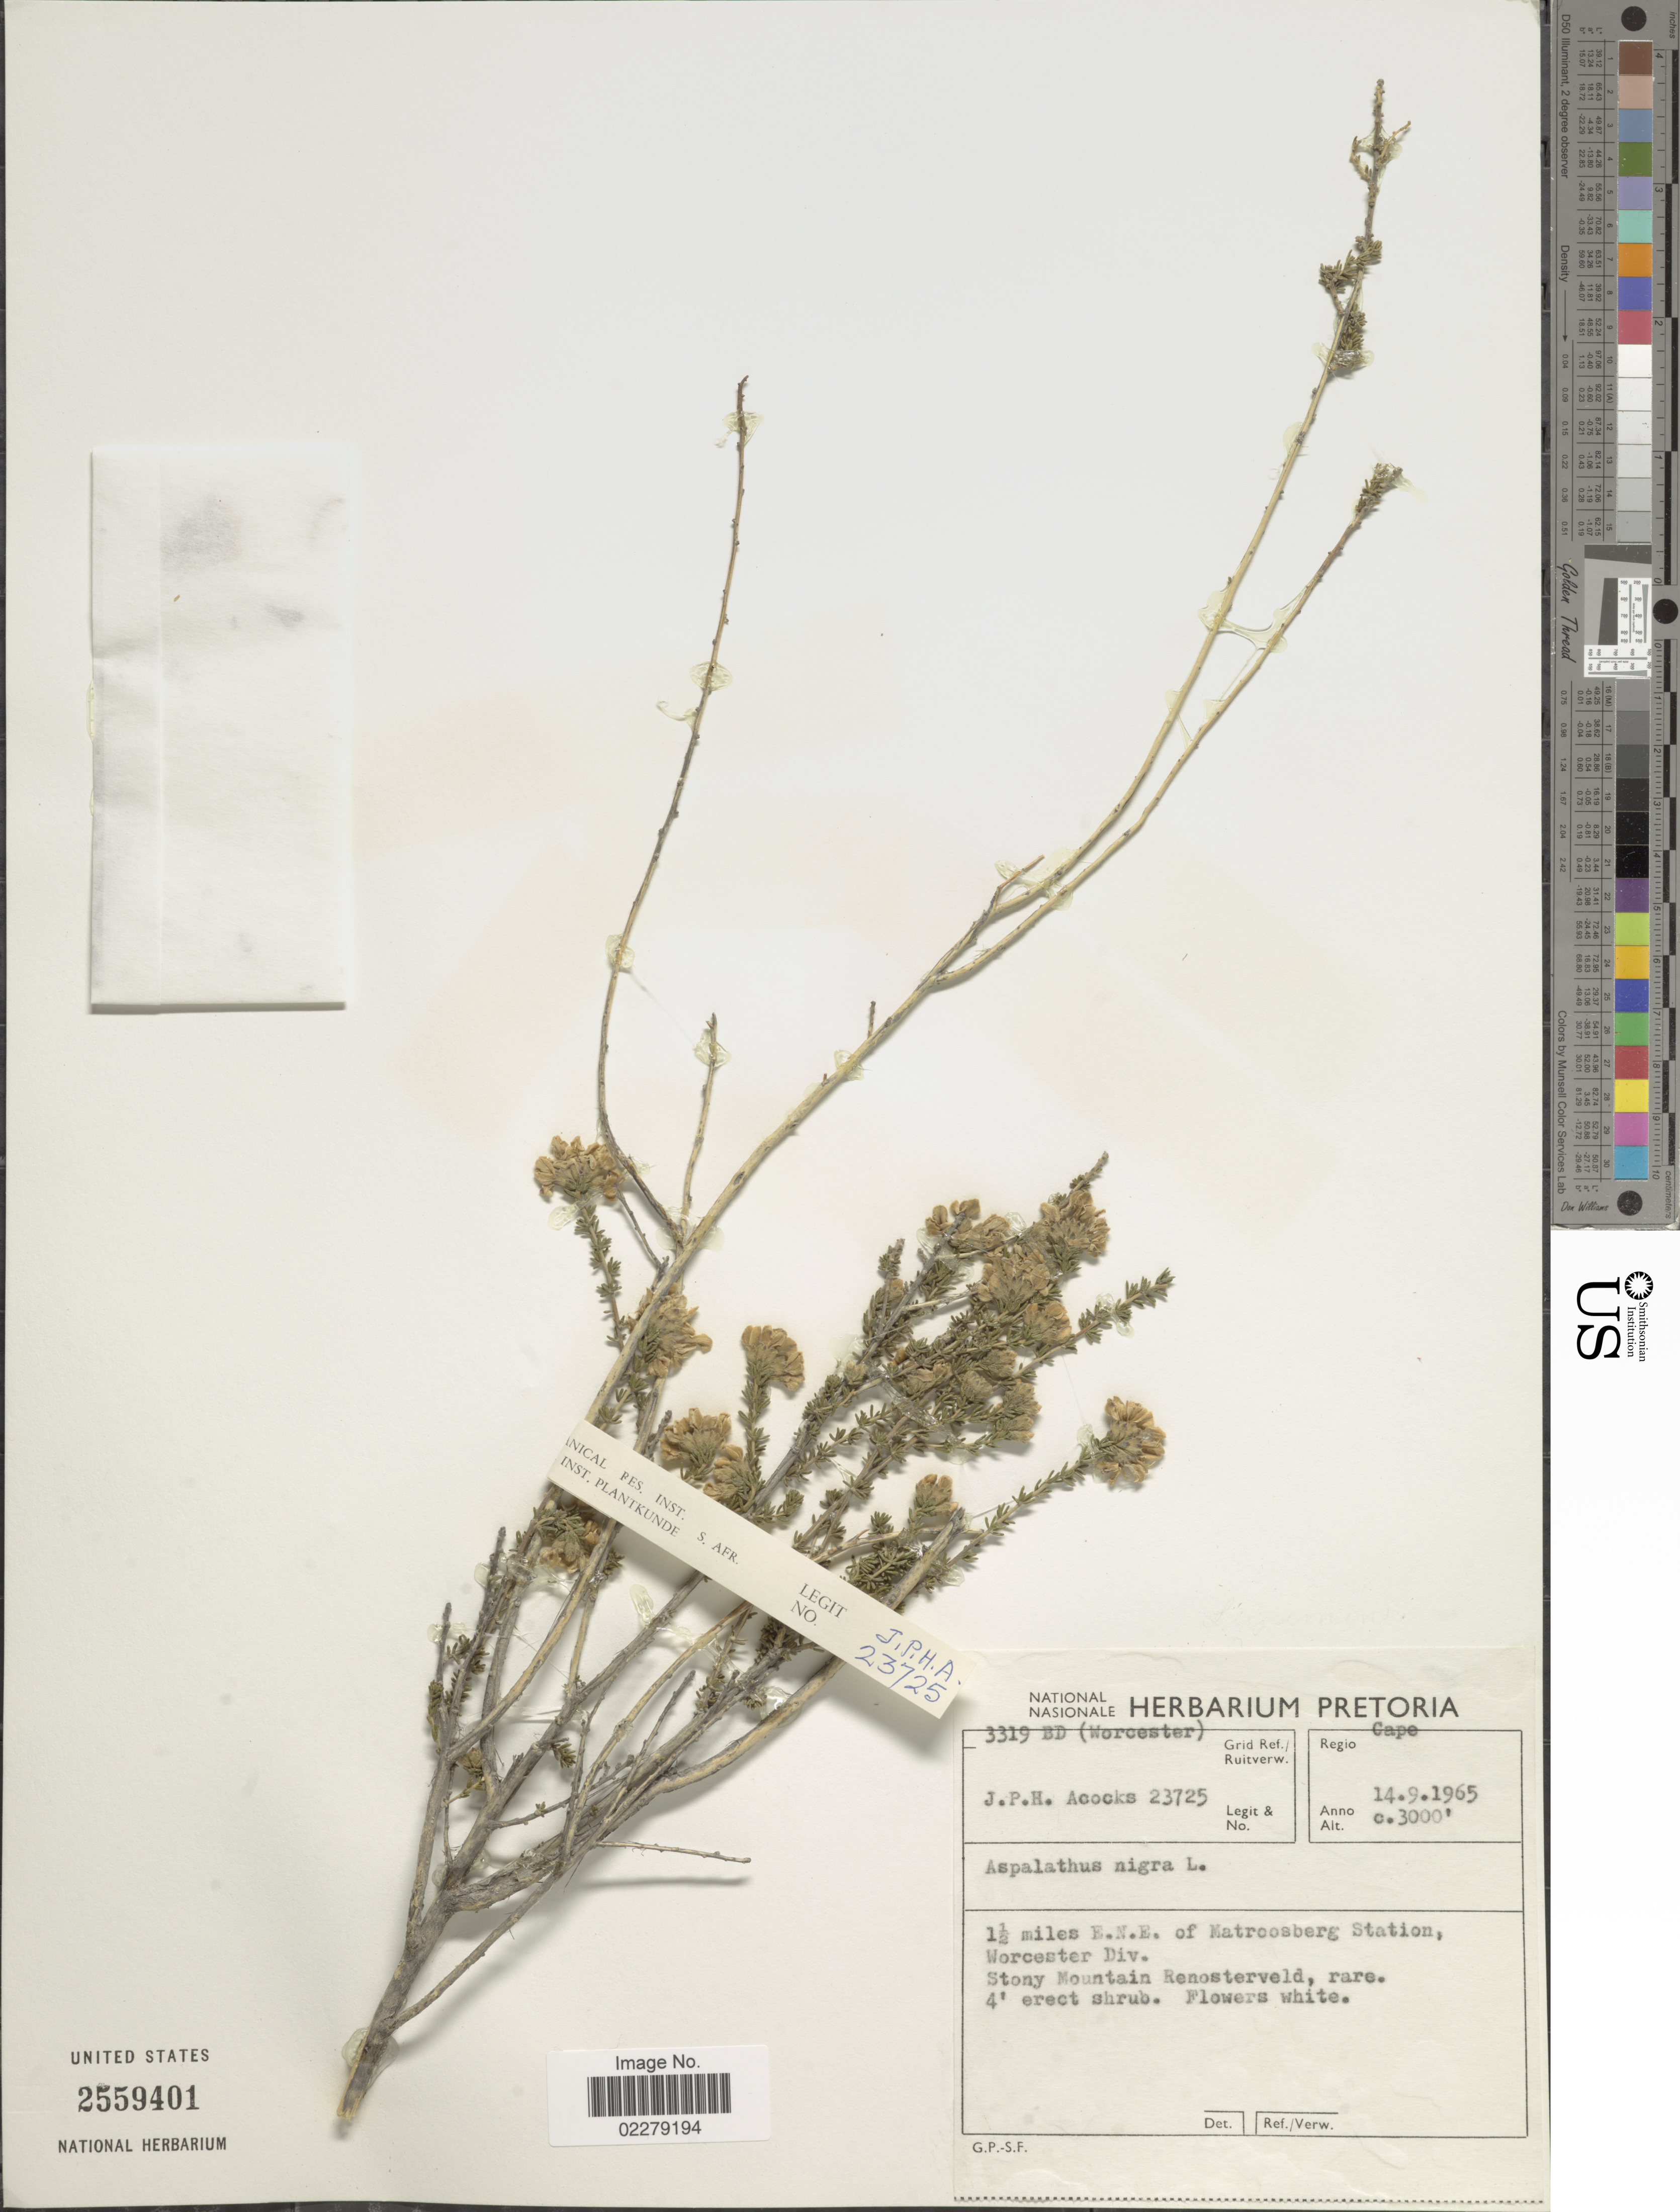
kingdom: Plantae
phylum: Tracheophyta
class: Magnoliopsida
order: Fabales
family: Fabaceae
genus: Aspalathus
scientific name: Aspalathus nigra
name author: L.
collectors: J. P. Acocks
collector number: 23725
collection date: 1965-09-14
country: South Africa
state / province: Western Cape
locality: Regio Cape. 1½ miles E. N. E. of Matroosberg Station, Worcester Div. Stony Mountain Renosterveld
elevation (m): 914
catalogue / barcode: US 2559401